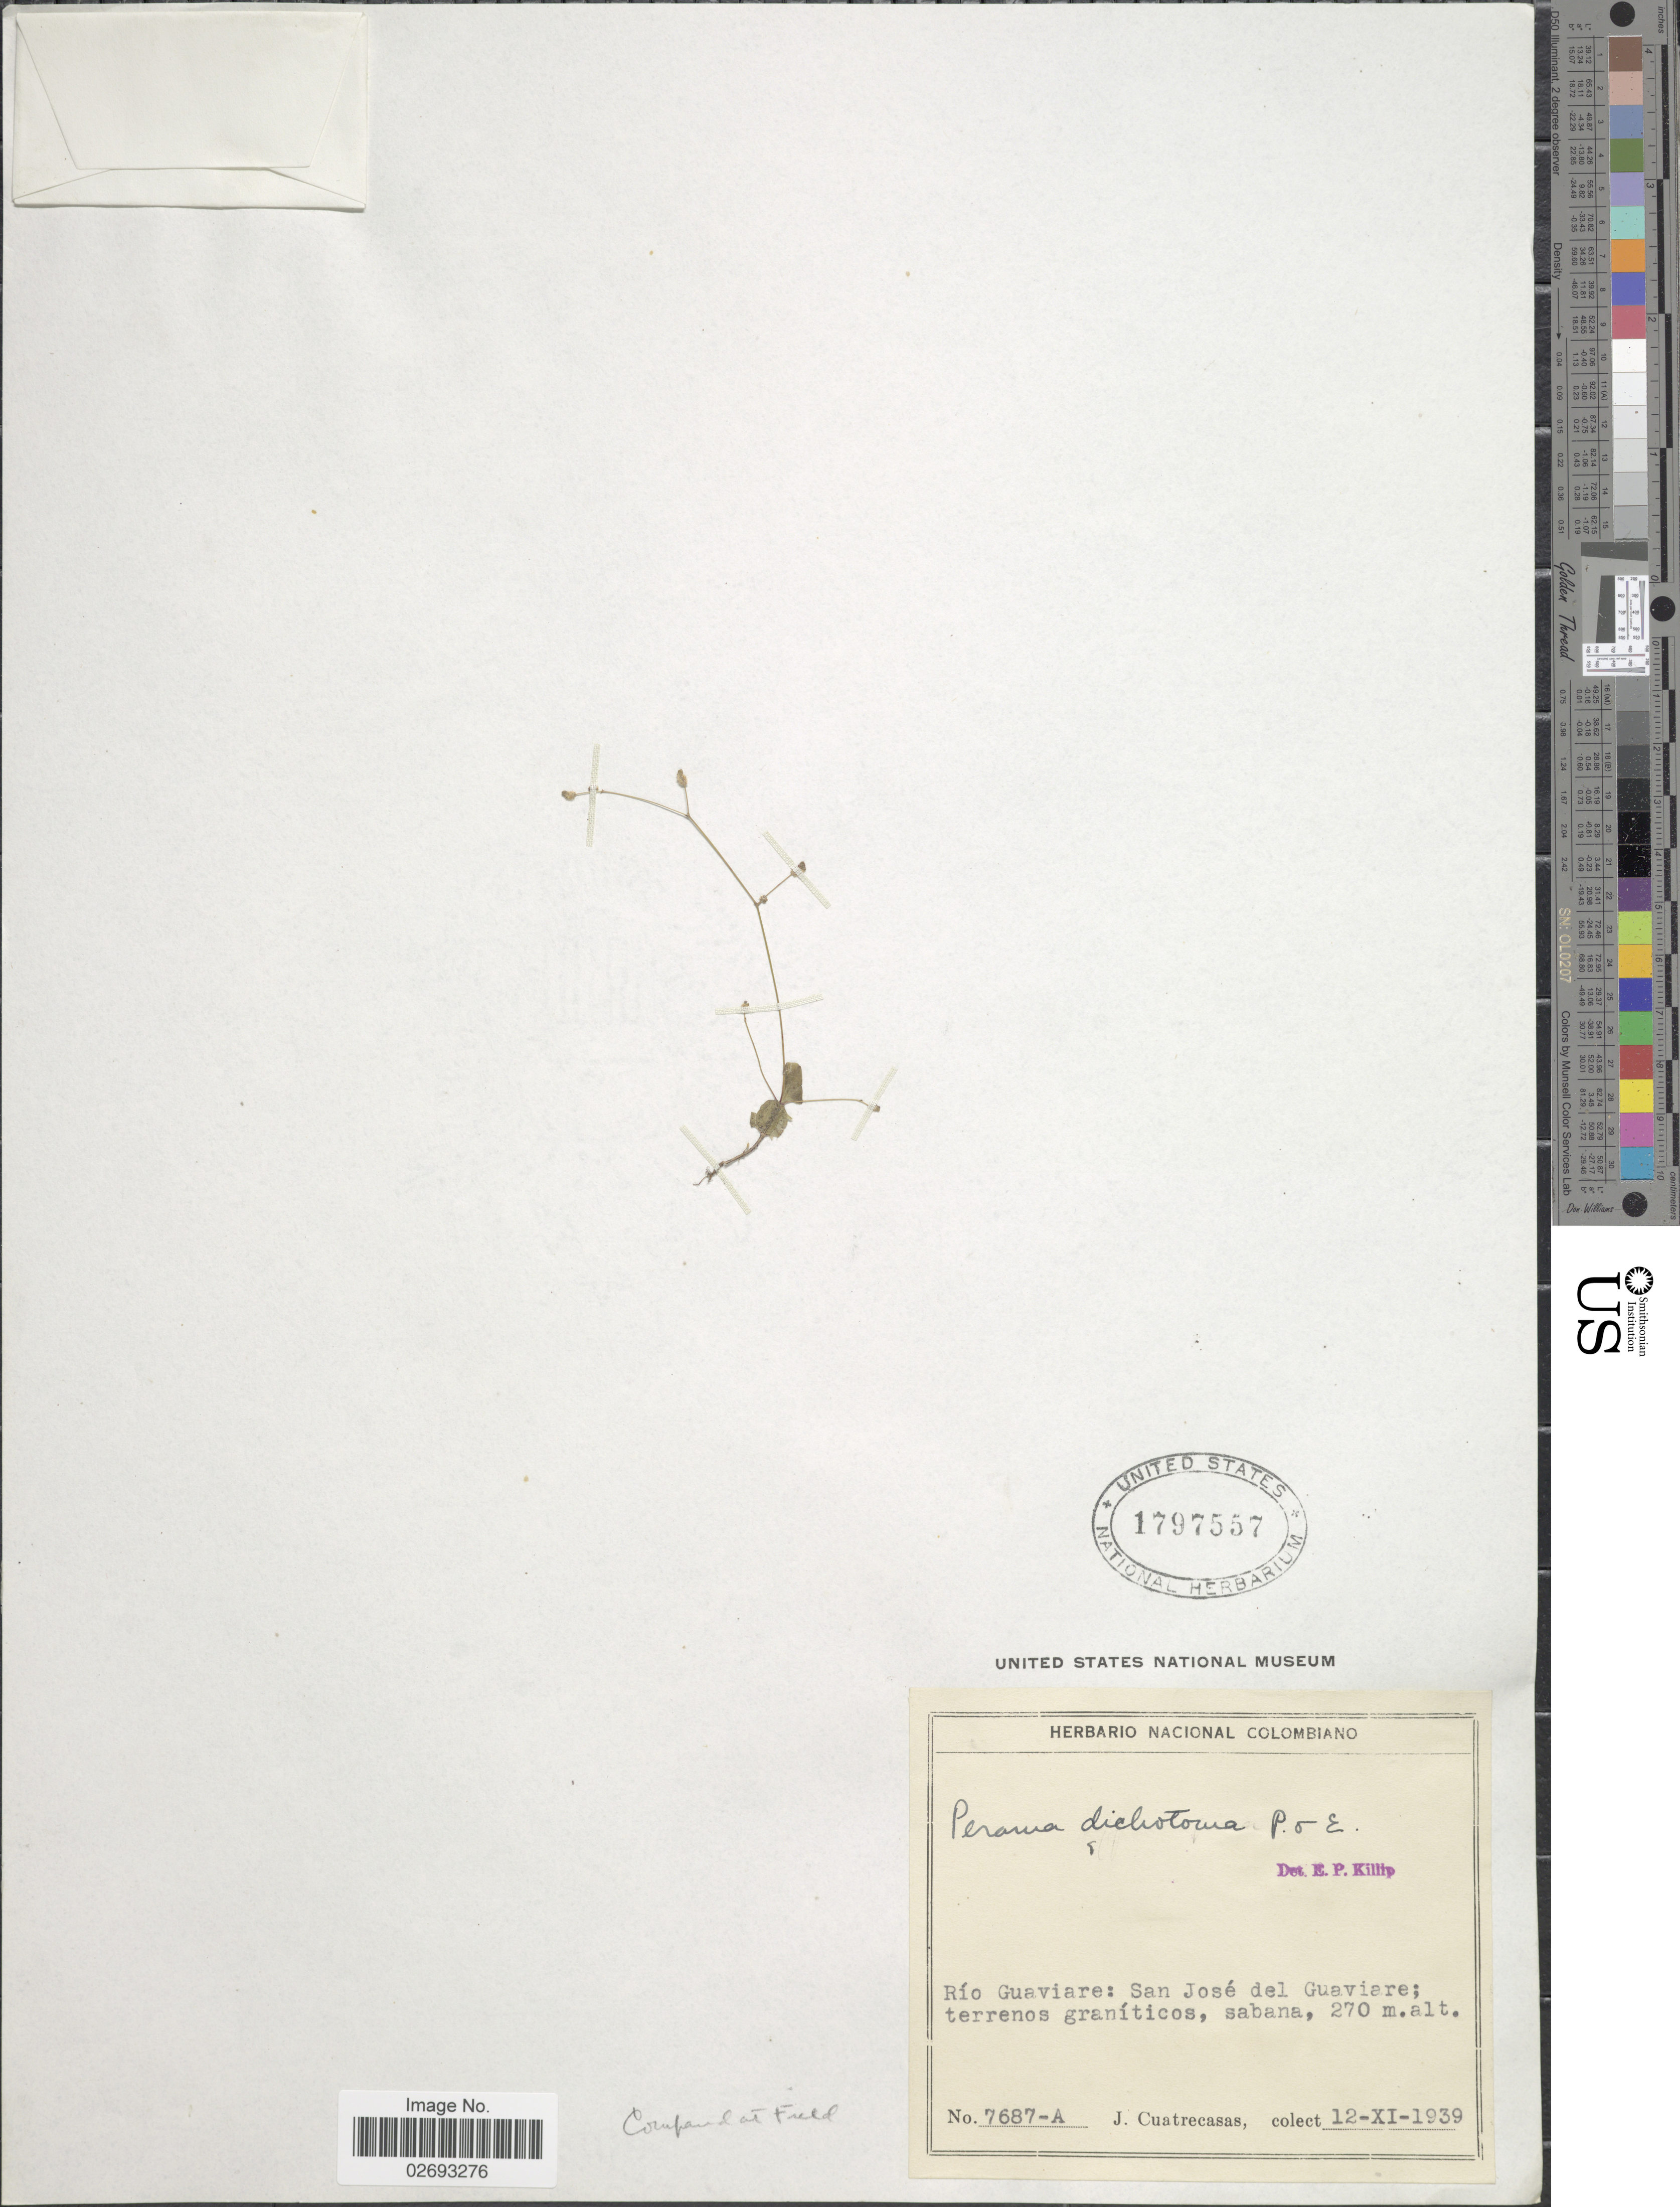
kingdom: Plantae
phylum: Tracheophyta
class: Magnoliopsida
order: Gentianales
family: Rubiaceae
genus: Perama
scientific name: Perama dichotoma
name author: Poepp.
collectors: J. Cuatrecasas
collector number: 7687-A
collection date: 1939-11-12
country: Colombia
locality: Rio Guaviare: San Jose del Guaviare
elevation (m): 270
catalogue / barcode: US 1797557